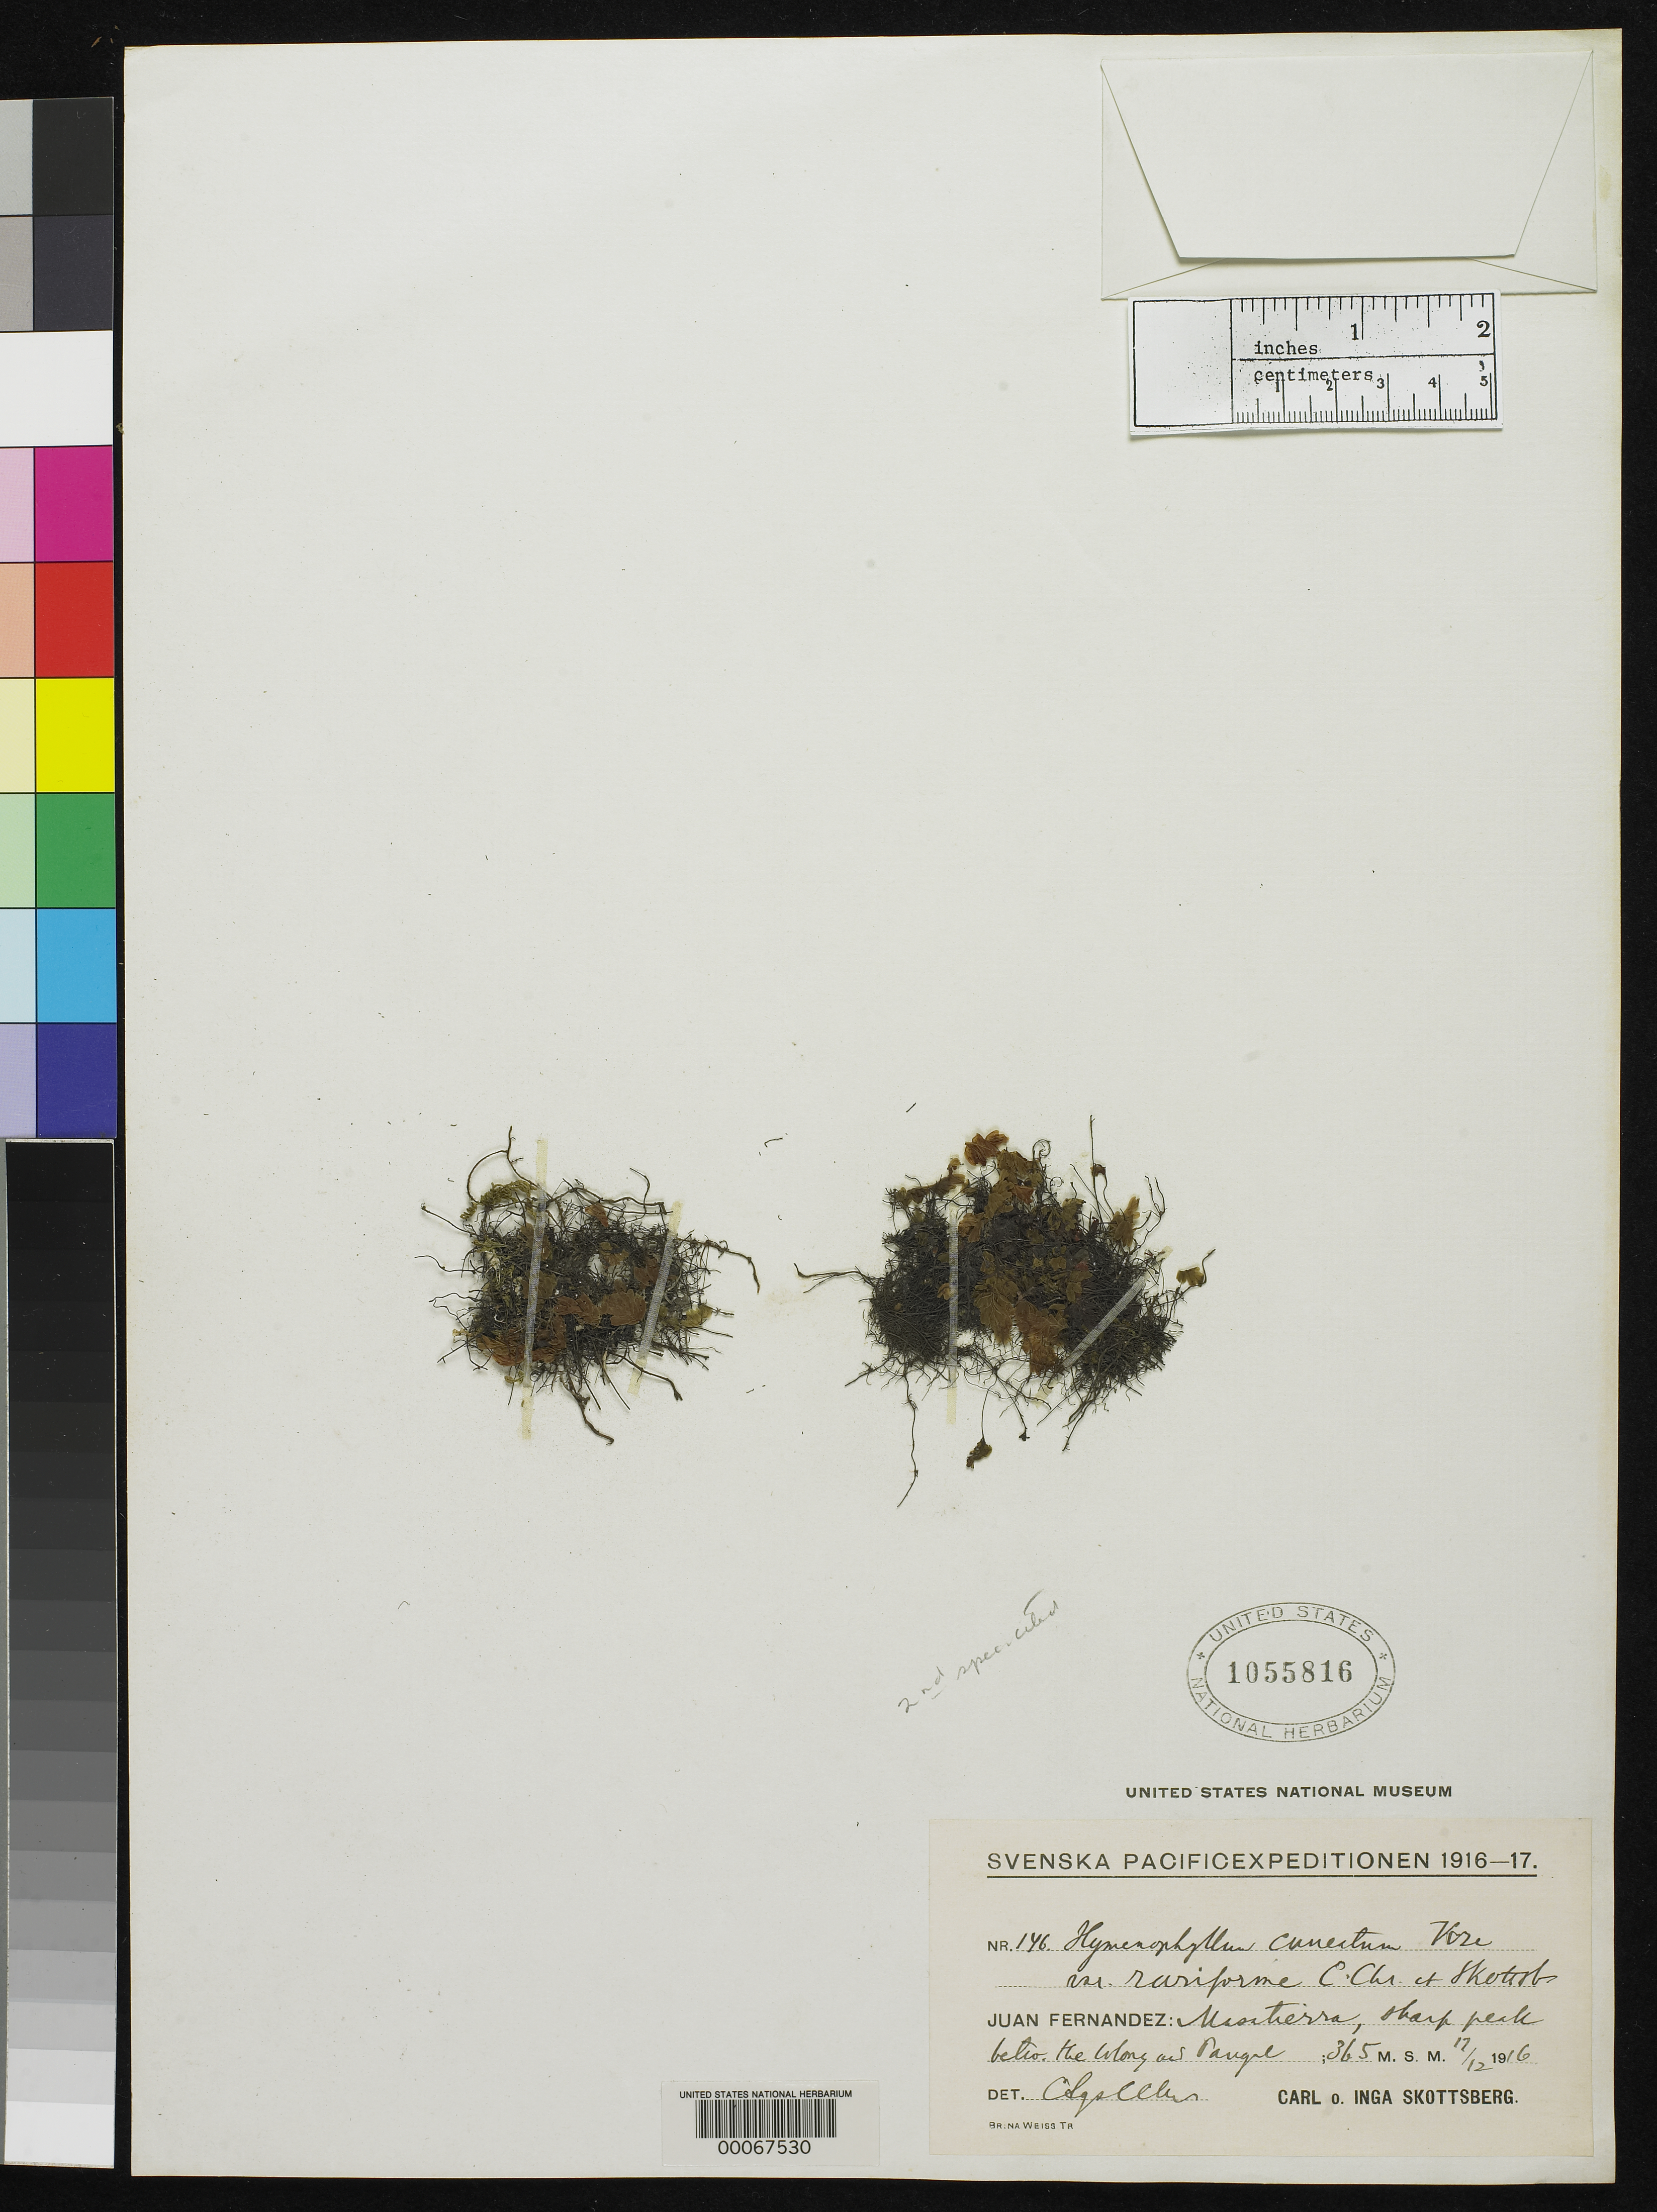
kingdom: Plantae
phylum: Tracheophyta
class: Polypodiopsida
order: Hymenophyllales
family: Hymenophyllaceae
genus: Hymenophyllum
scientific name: Hymenophyllum cuneatum var. rariforme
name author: C. Chr. & Skottsb.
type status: Syntype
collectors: C. Skottsberg & I. Skottsberg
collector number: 146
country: Chile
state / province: Valparaíso (V)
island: Islas Juan Fernández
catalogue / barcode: US 1055816